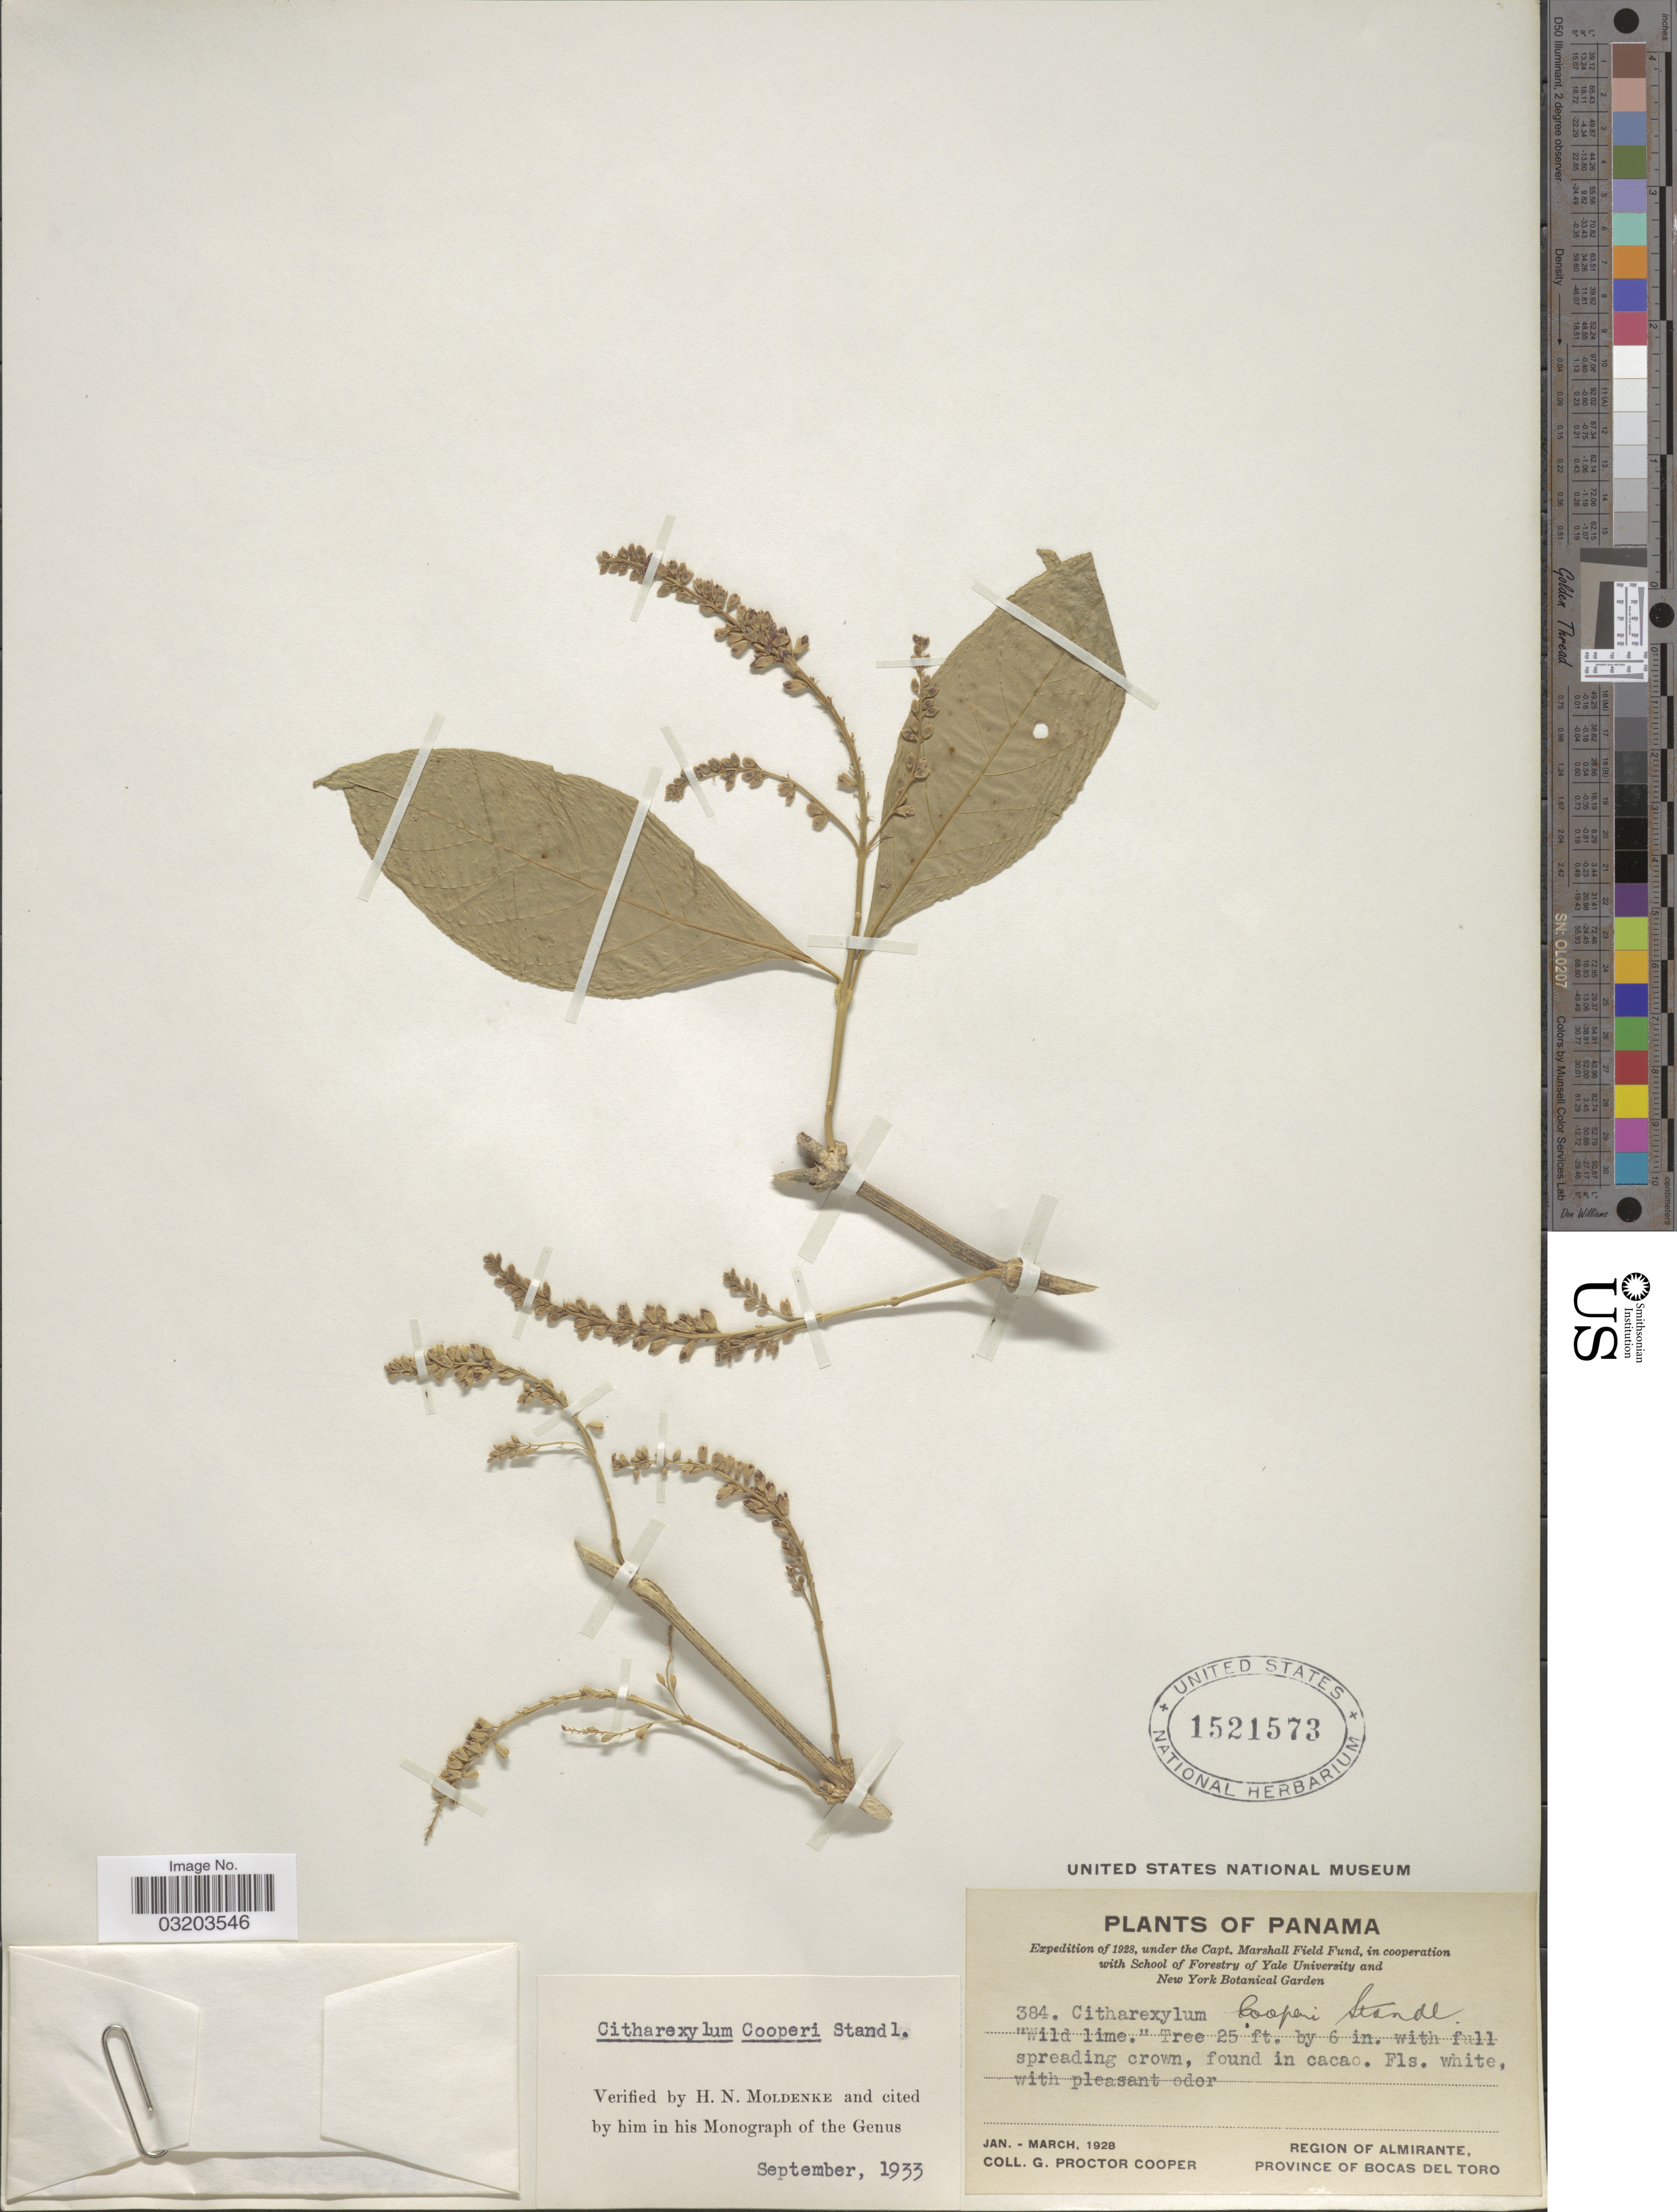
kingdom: Plantae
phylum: Tracheophyta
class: Magnoliopsida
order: Lamiales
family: Verbenaceae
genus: Citharexylum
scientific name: Citharexylum cooperi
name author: Standl.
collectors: G. Cooper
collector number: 384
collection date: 1928-01/1928-03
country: Panama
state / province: Bocas del Toro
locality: Region of Almirante.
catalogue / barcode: US 1521573